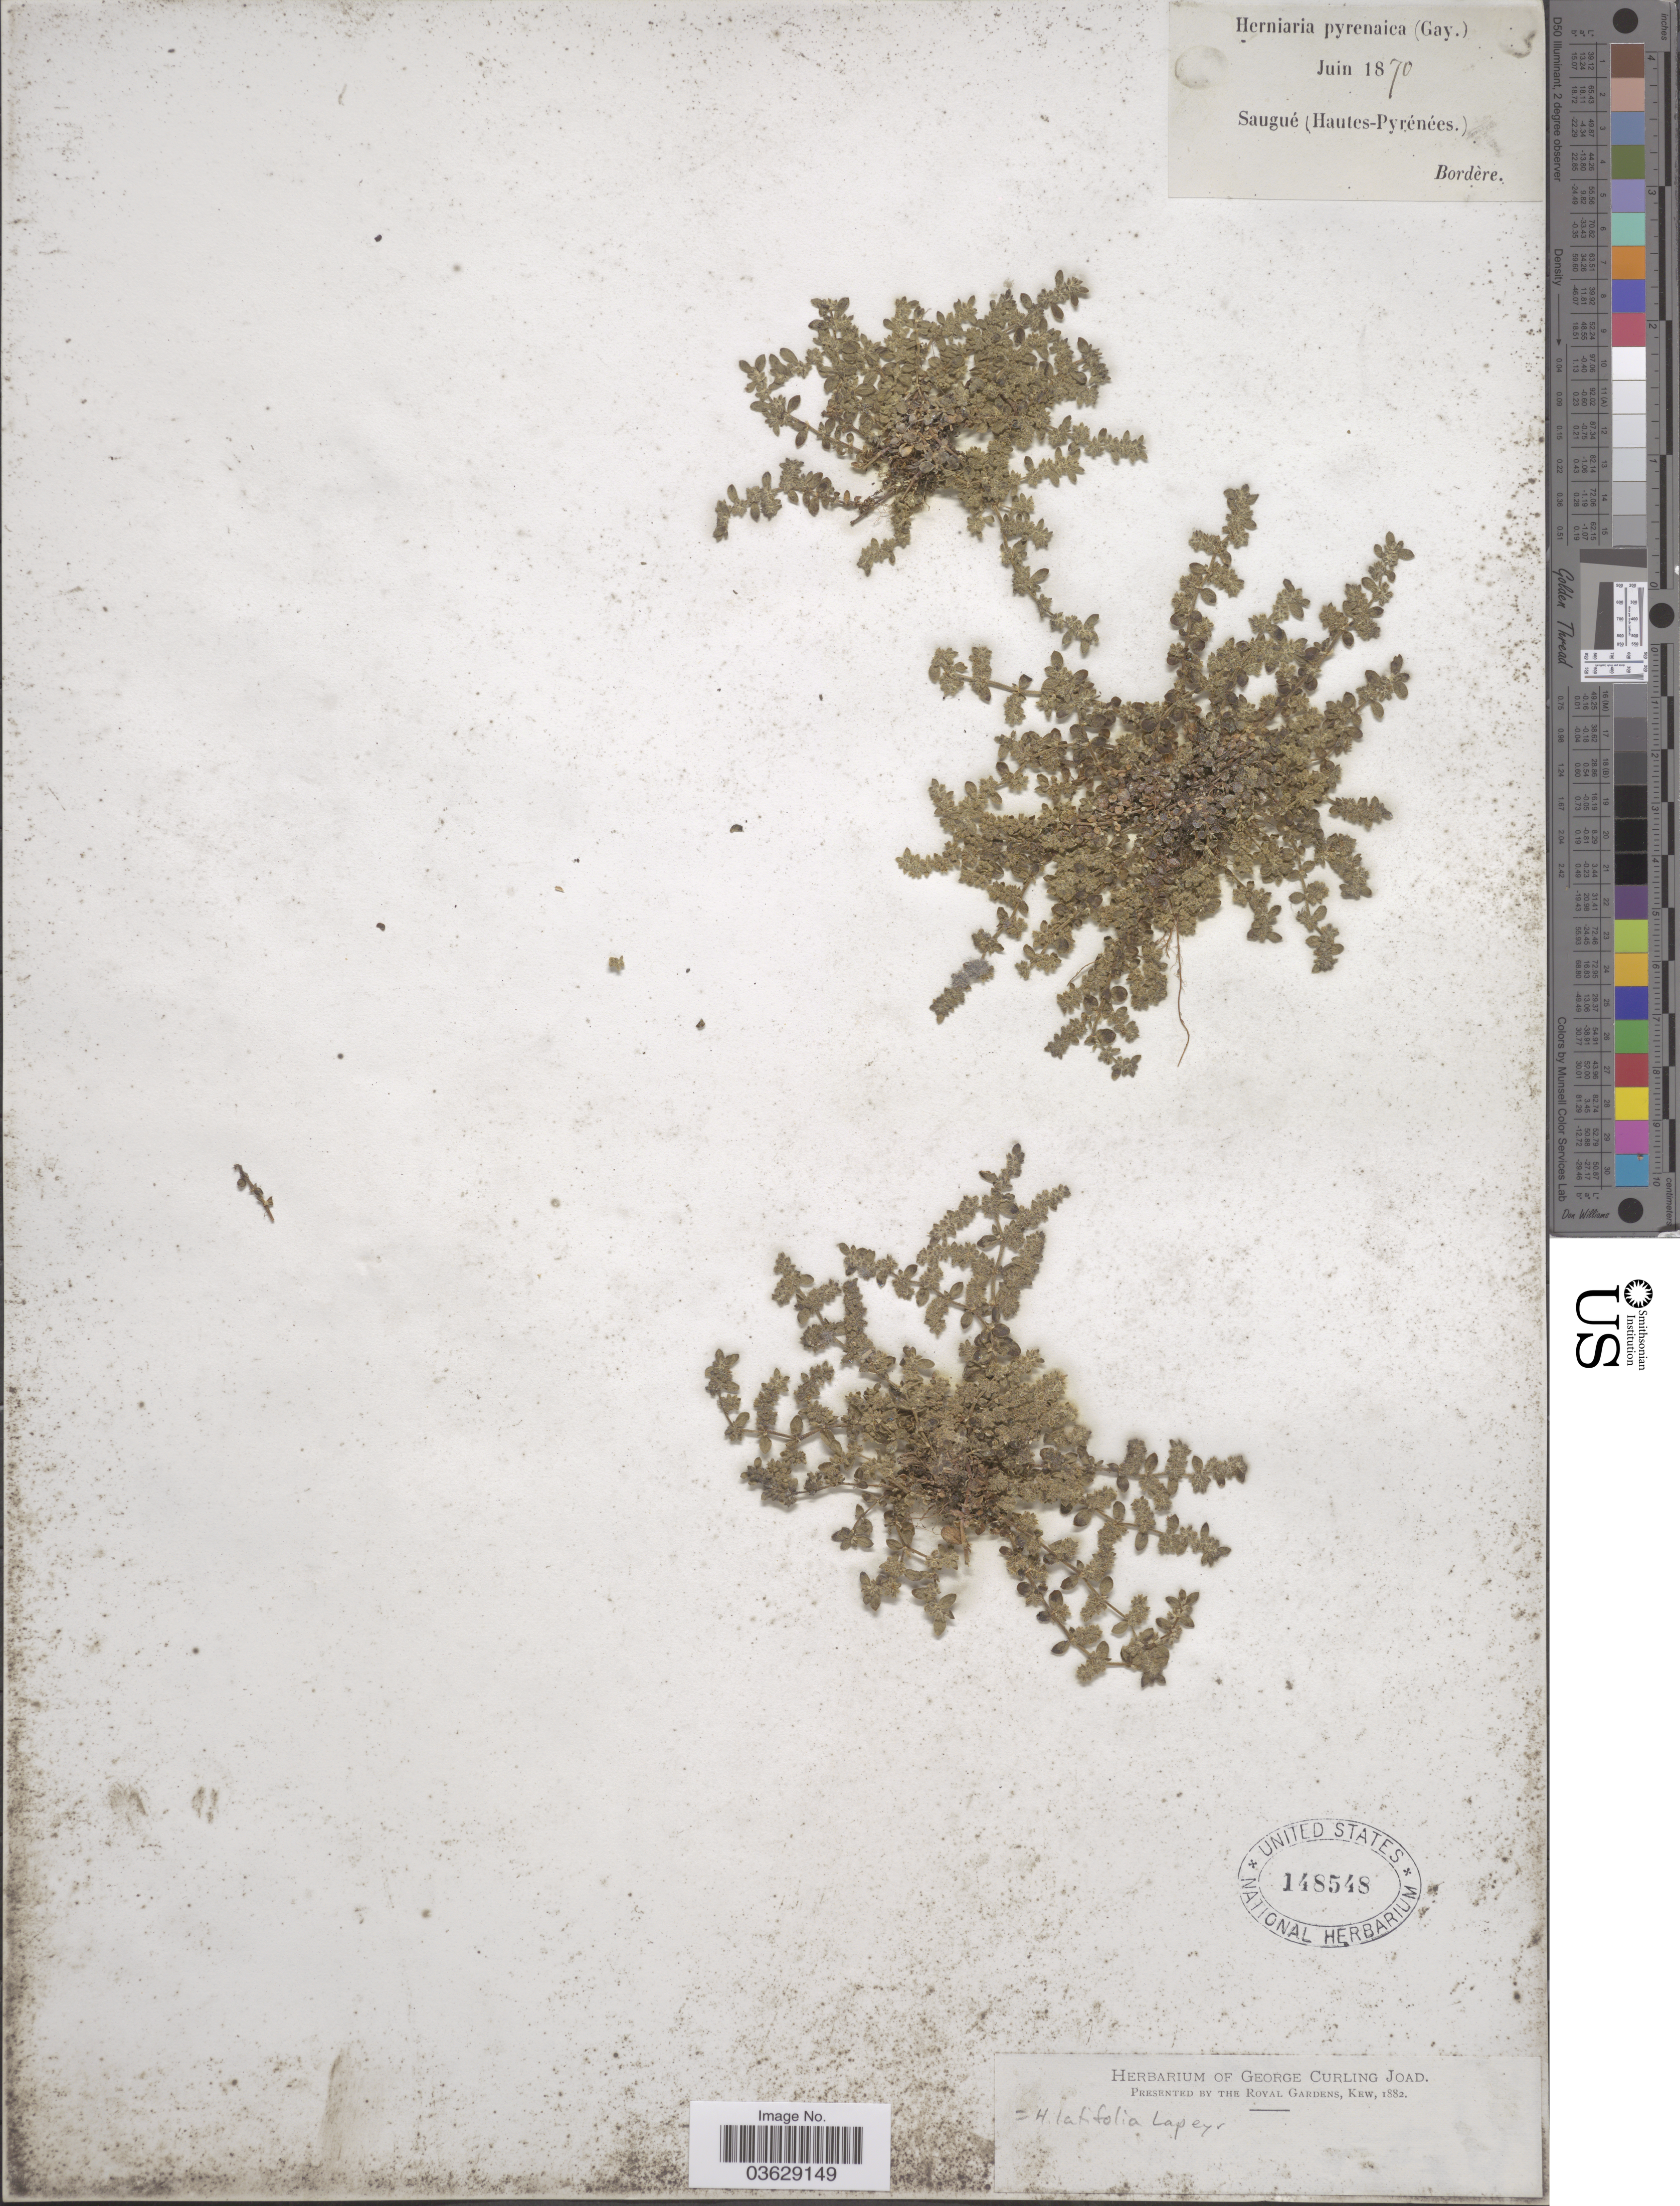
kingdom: Plantae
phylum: Tracheophyta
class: Magnoliopsida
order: Caryophyllales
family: Caryophyllaceae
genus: Herniaria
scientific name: Herniaria latifolia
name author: Lapeyr.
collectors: -. Bordère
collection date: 1870-06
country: France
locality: Saugué (Hautes-Pyrénées).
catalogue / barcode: US 148548